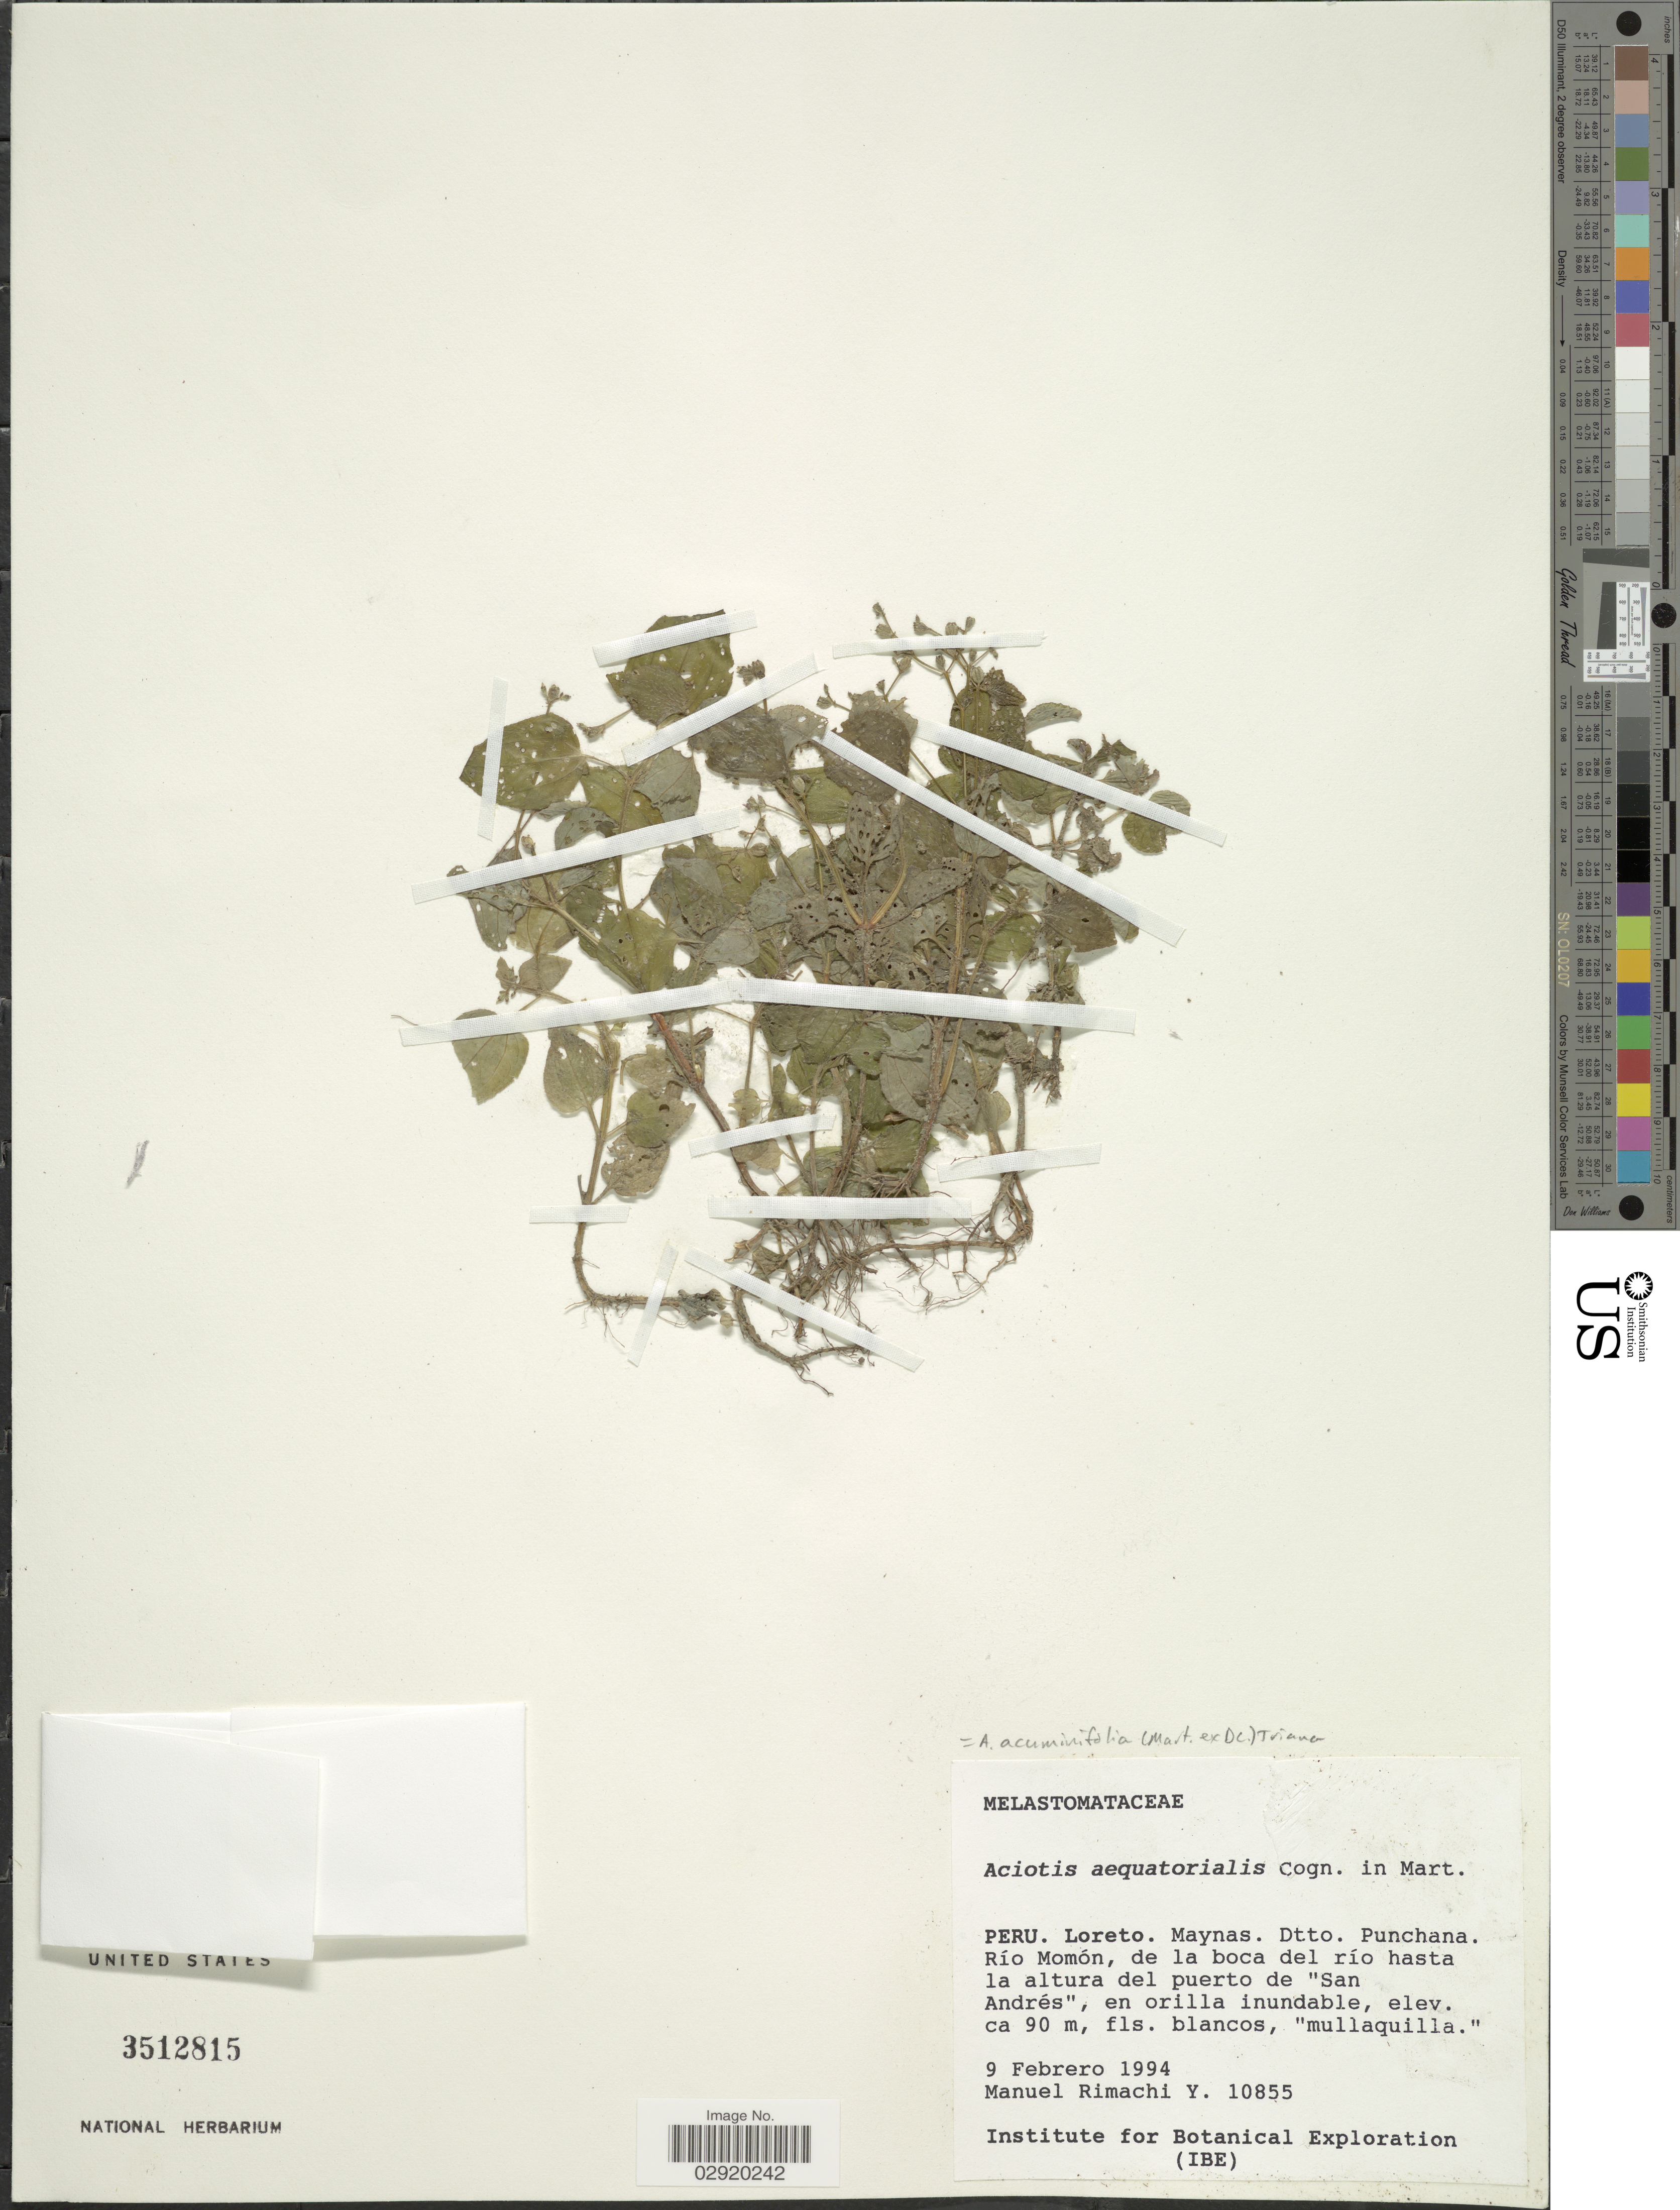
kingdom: Plantae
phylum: Tracheophyta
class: Magnoliopsida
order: Myrtales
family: Melastomataceae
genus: Aciotis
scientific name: Aciotis acuminifolia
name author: (Mart. ex DC.) Triana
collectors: M. Rimachi Y.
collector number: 10855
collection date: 1994-02-09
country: Peru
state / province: Loreto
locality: Maynas. Dtto. Punchana. Río Momón, de la boca del río hasta la altura del puerto de "San Andrés".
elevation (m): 90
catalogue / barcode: US 3512815